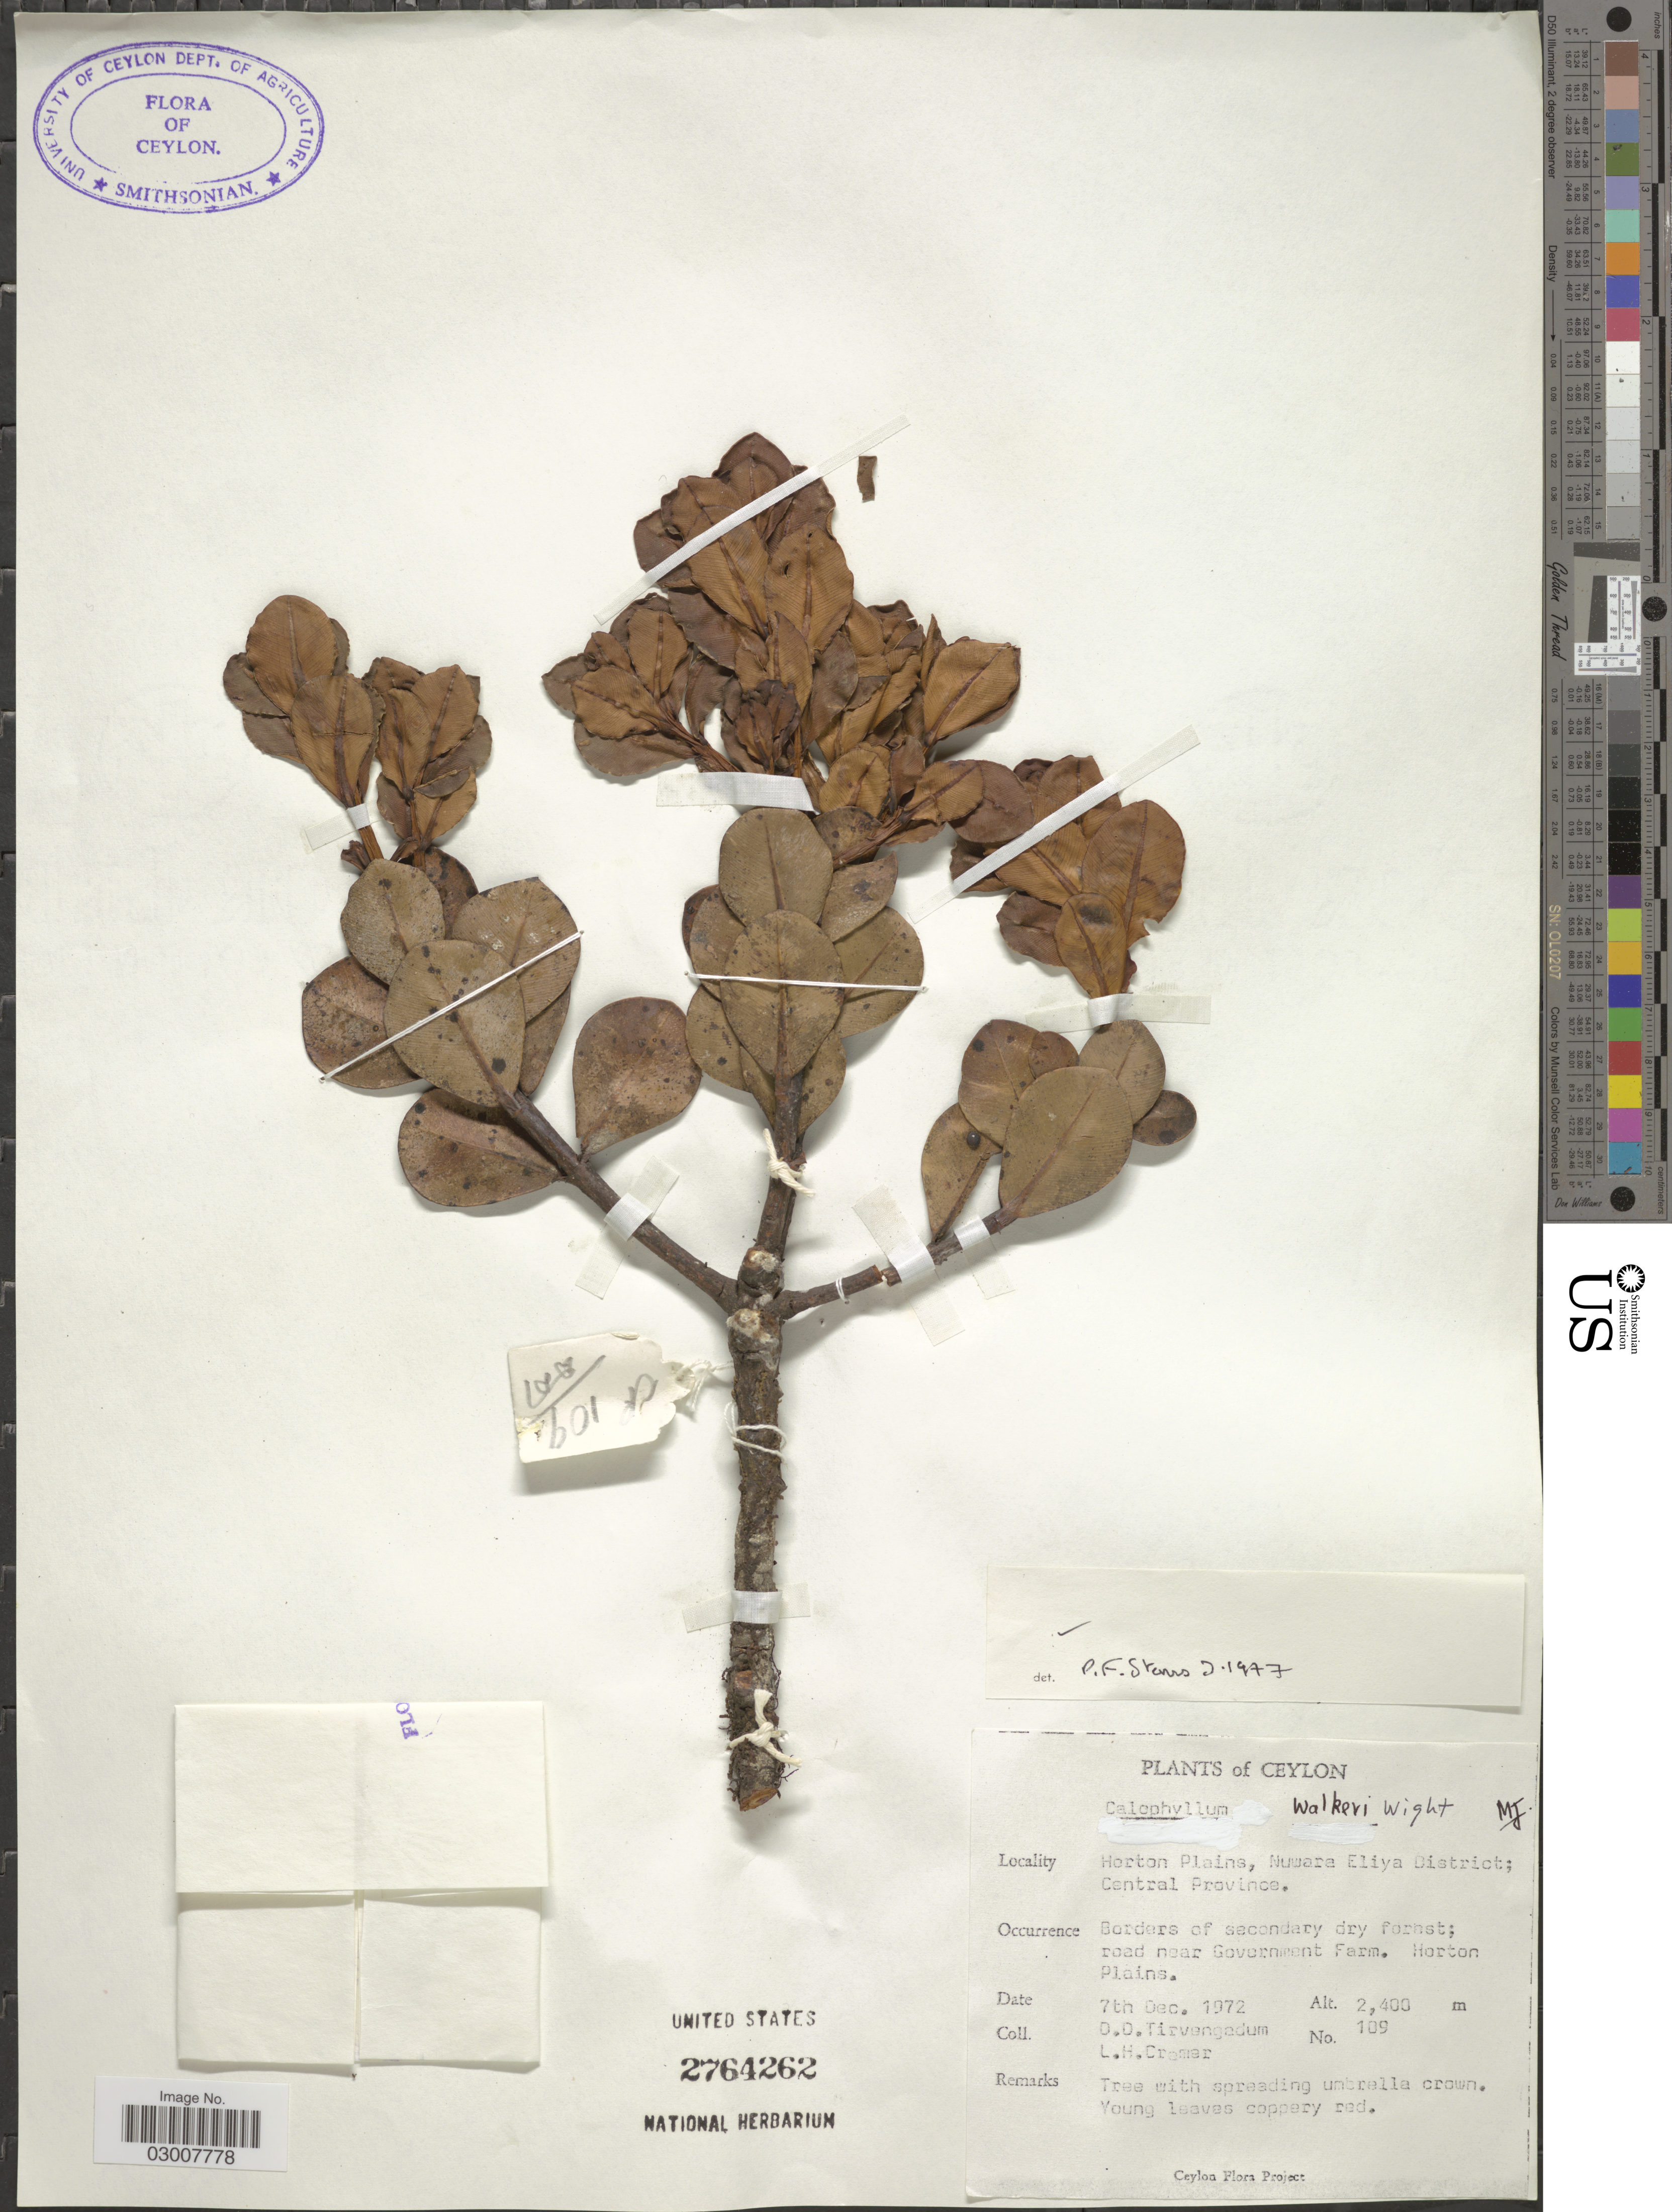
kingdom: Plantae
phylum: Tracheophyta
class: Magnoliopsida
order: Malpighiales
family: Calophyllaceae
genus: Calophyllum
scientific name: Calophyllum walkeri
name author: Wight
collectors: D. Tirvengadum & L. H. Cramer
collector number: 109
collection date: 1972-12-07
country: Sri Lanka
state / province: Central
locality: Ceylon. Horton Plains, Nuwara Eliya District. Road near Government Farm. Horton Plains.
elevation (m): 2400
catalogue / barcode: US 2764262